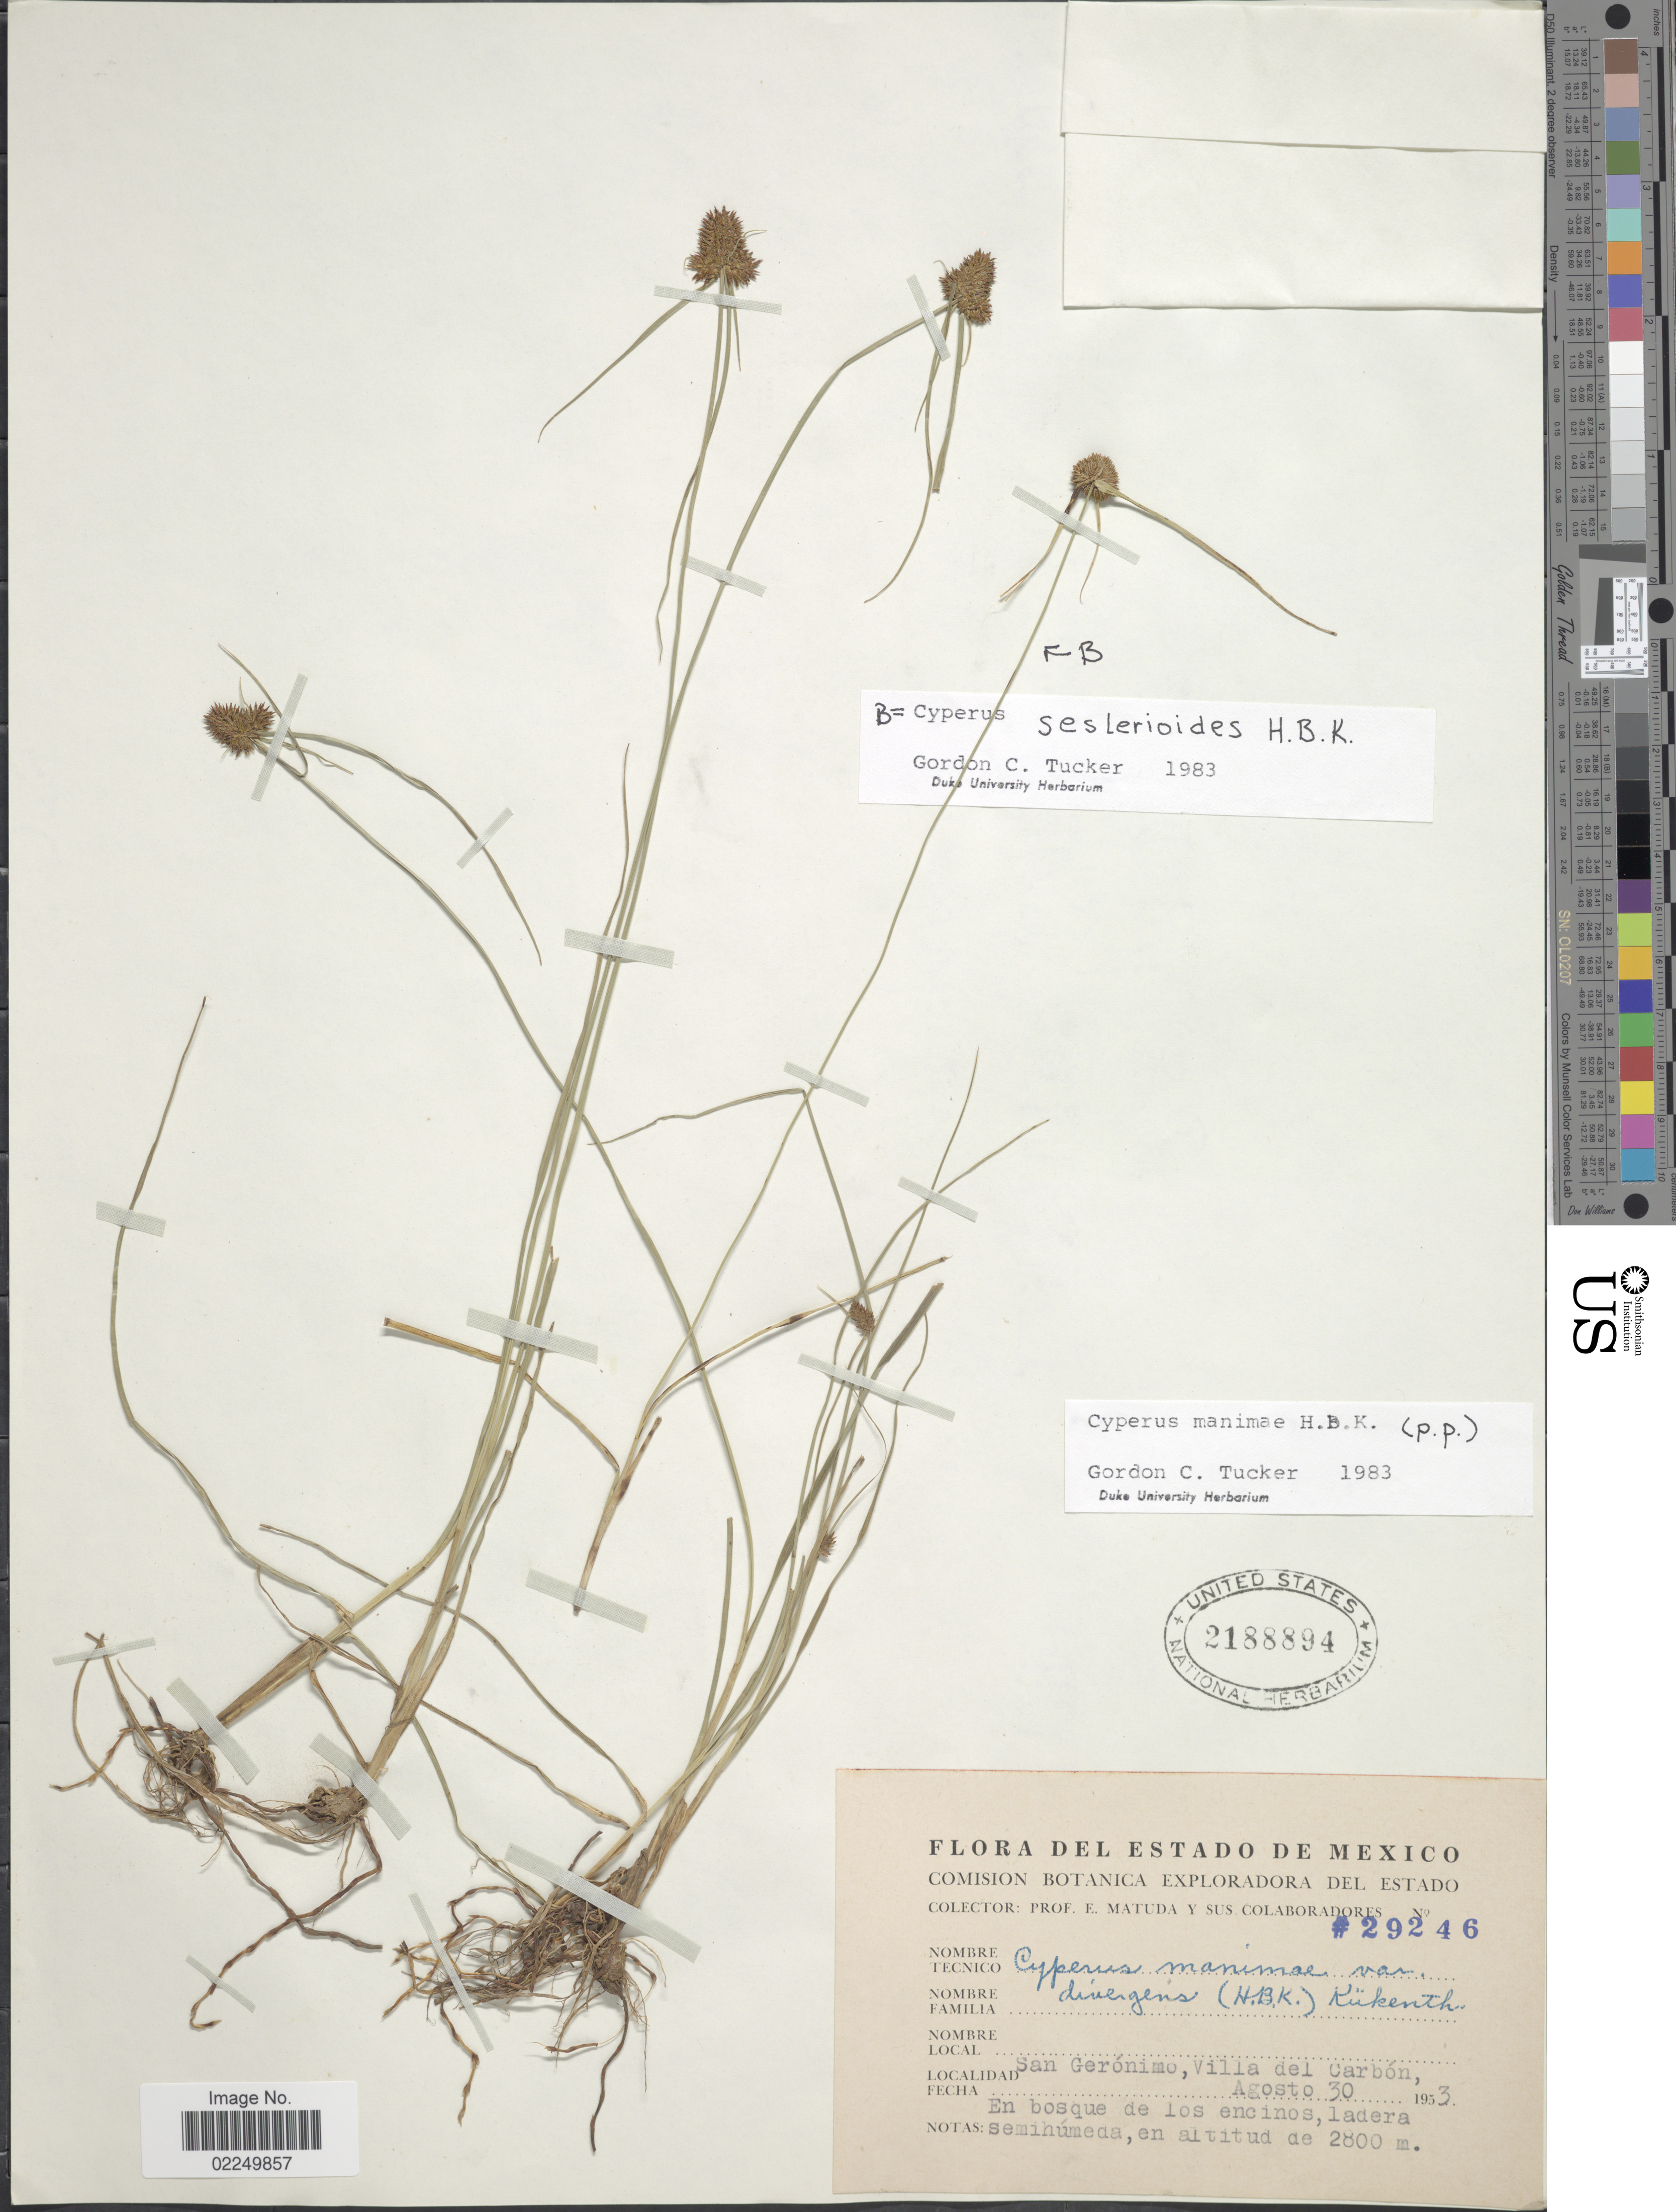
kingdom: Plantae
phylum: Tracheophyta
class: Liliopsida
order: Poales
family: Cyperaceae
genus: Cyperus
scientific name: Cyperus manimae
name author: Kunth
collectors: E. Matuda & et al.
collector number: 29246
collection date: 1953-08-30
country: Mexico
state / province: México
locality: San Geronimo, Villa del Carbon, en bosque de los encinos, ladera semihumeda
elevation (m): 2800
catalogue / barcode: US 2188894